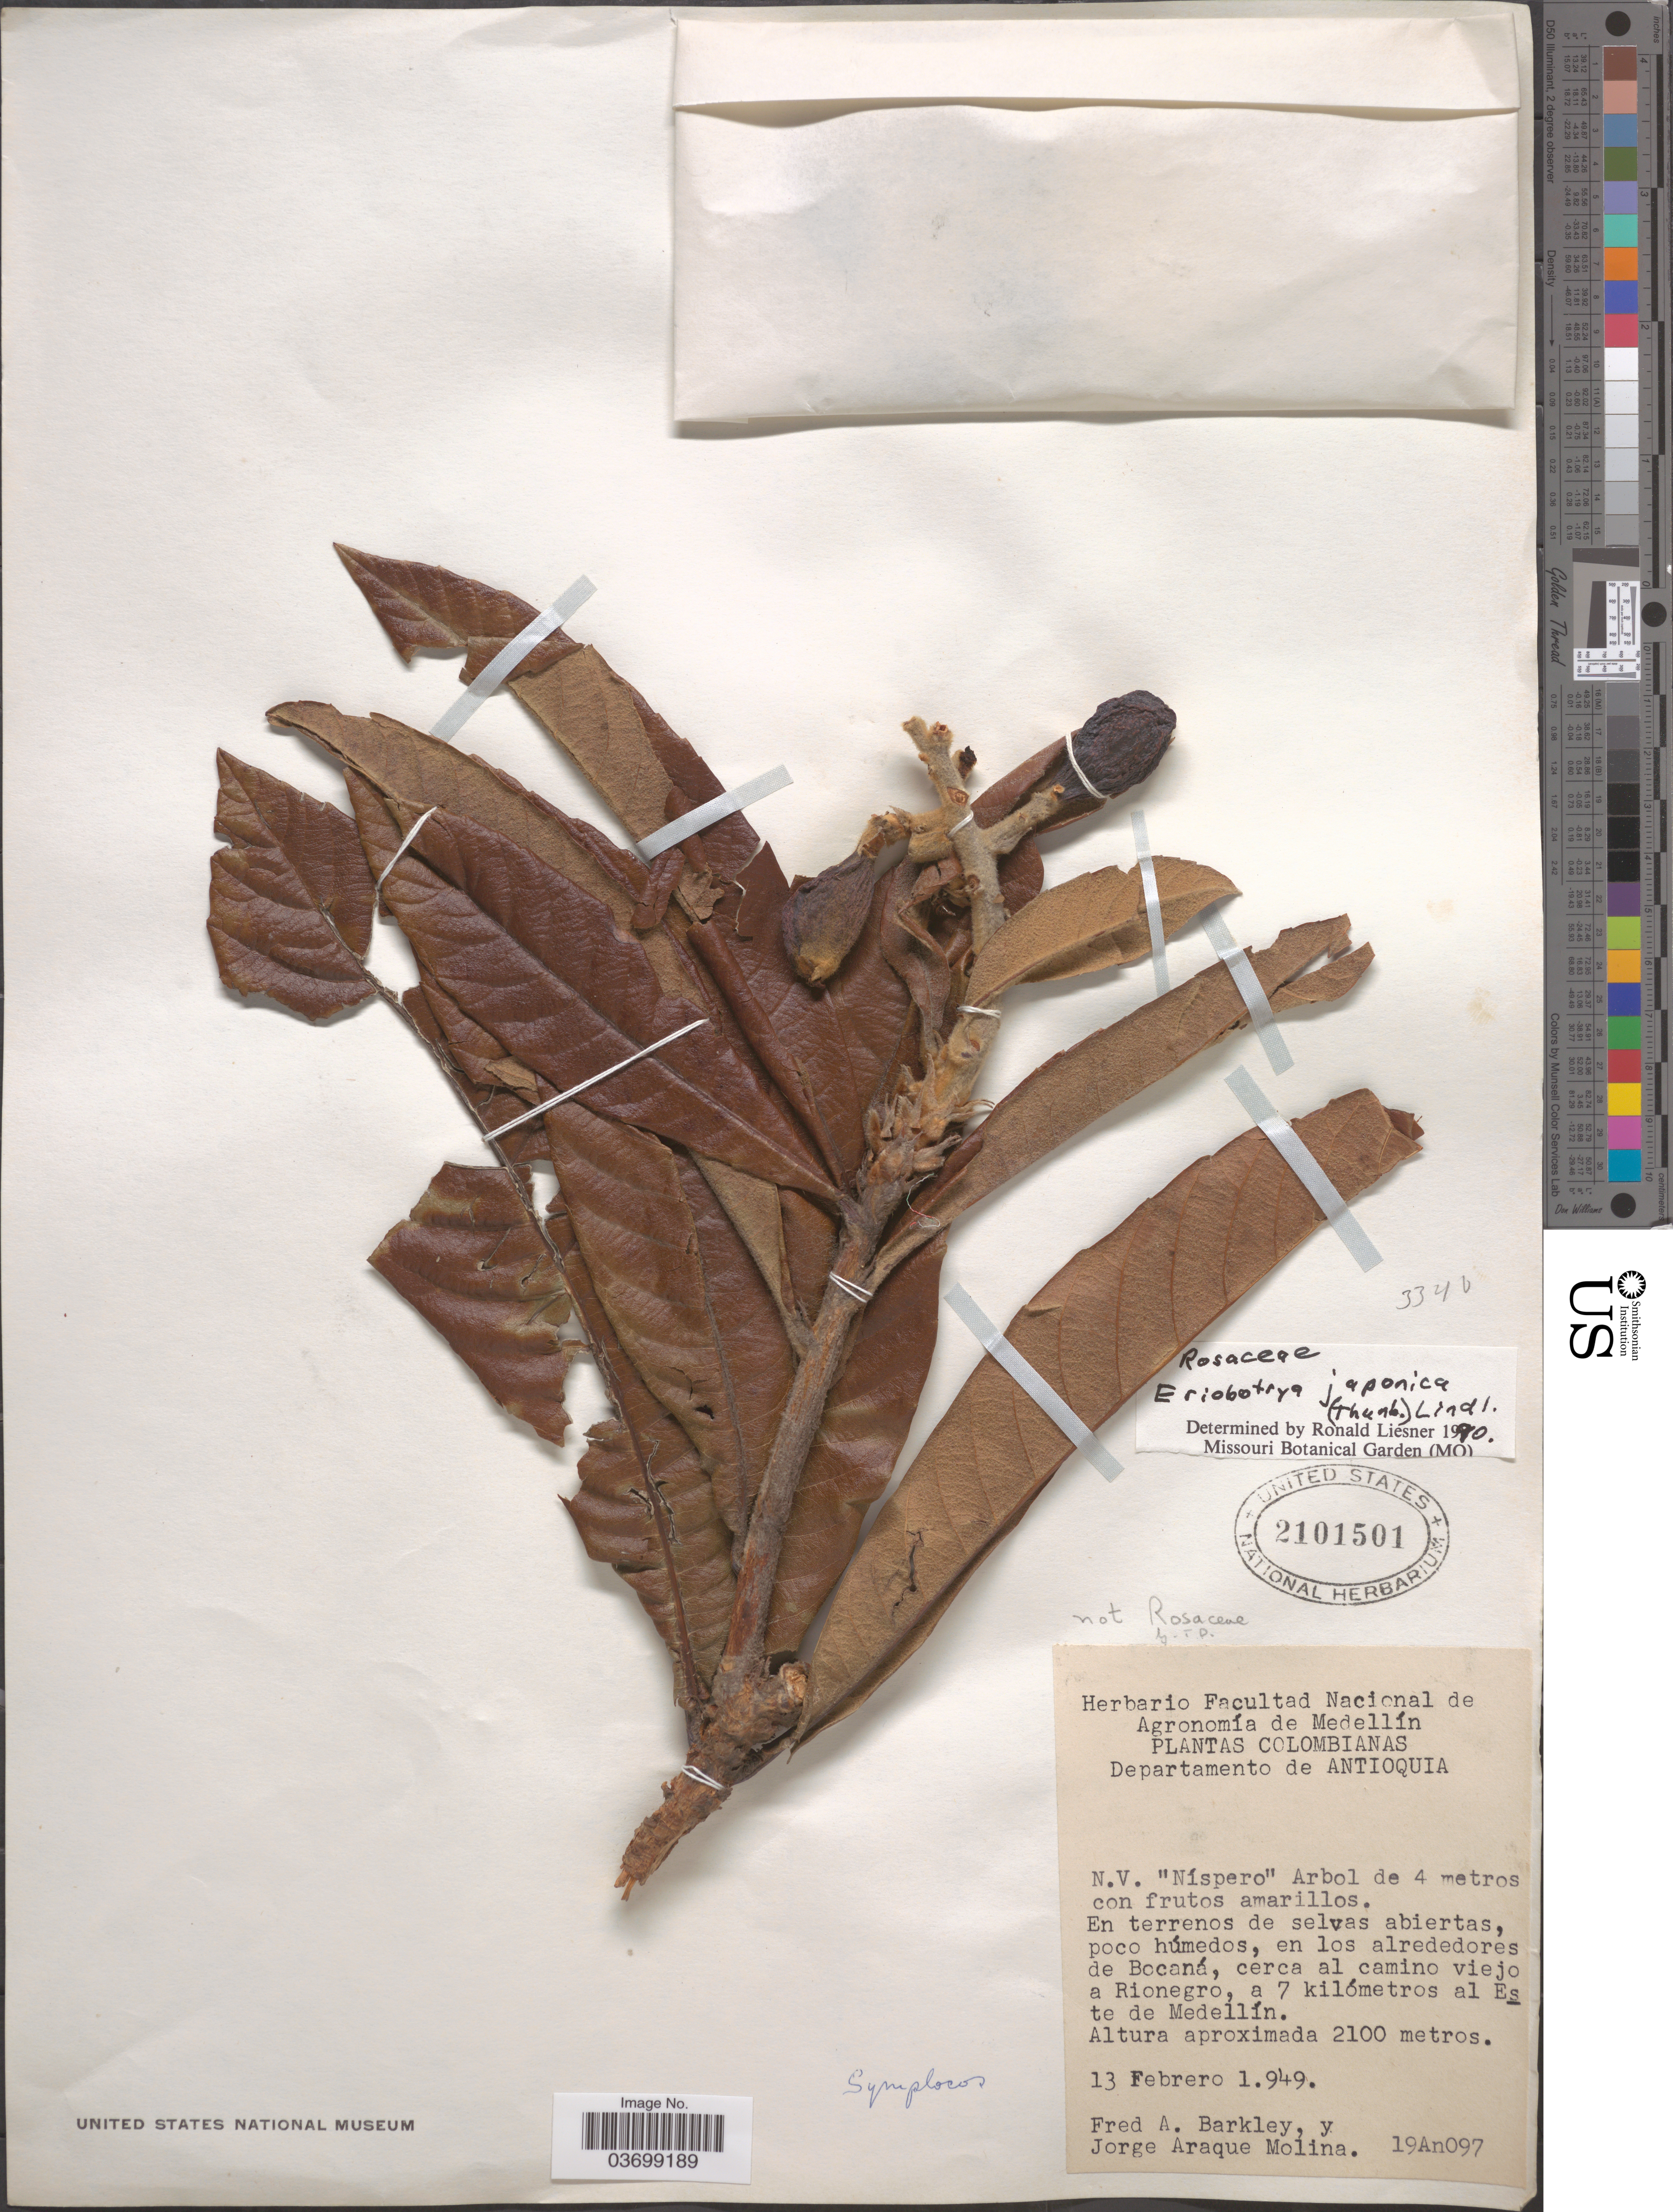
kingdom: Plantae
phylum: Tracheophyta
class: Magnoliopsida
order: Rosales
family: Rosaceae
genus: Rhaphiolepis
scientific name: Rhaphiolepis bibas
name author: (Lour.) Galasso & Banfi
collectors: F. A. Barkley & J. Araque Molina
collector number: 19An097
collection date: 1949-02-13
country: Colombia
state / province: Antioquia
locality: Departamento de Antioquia. En los alrededores de Bocaná, cerca al camino viejo a Rionegro, a 7 kilómetros al Este de Medellín.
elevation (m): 2100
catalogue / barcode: US 2101501